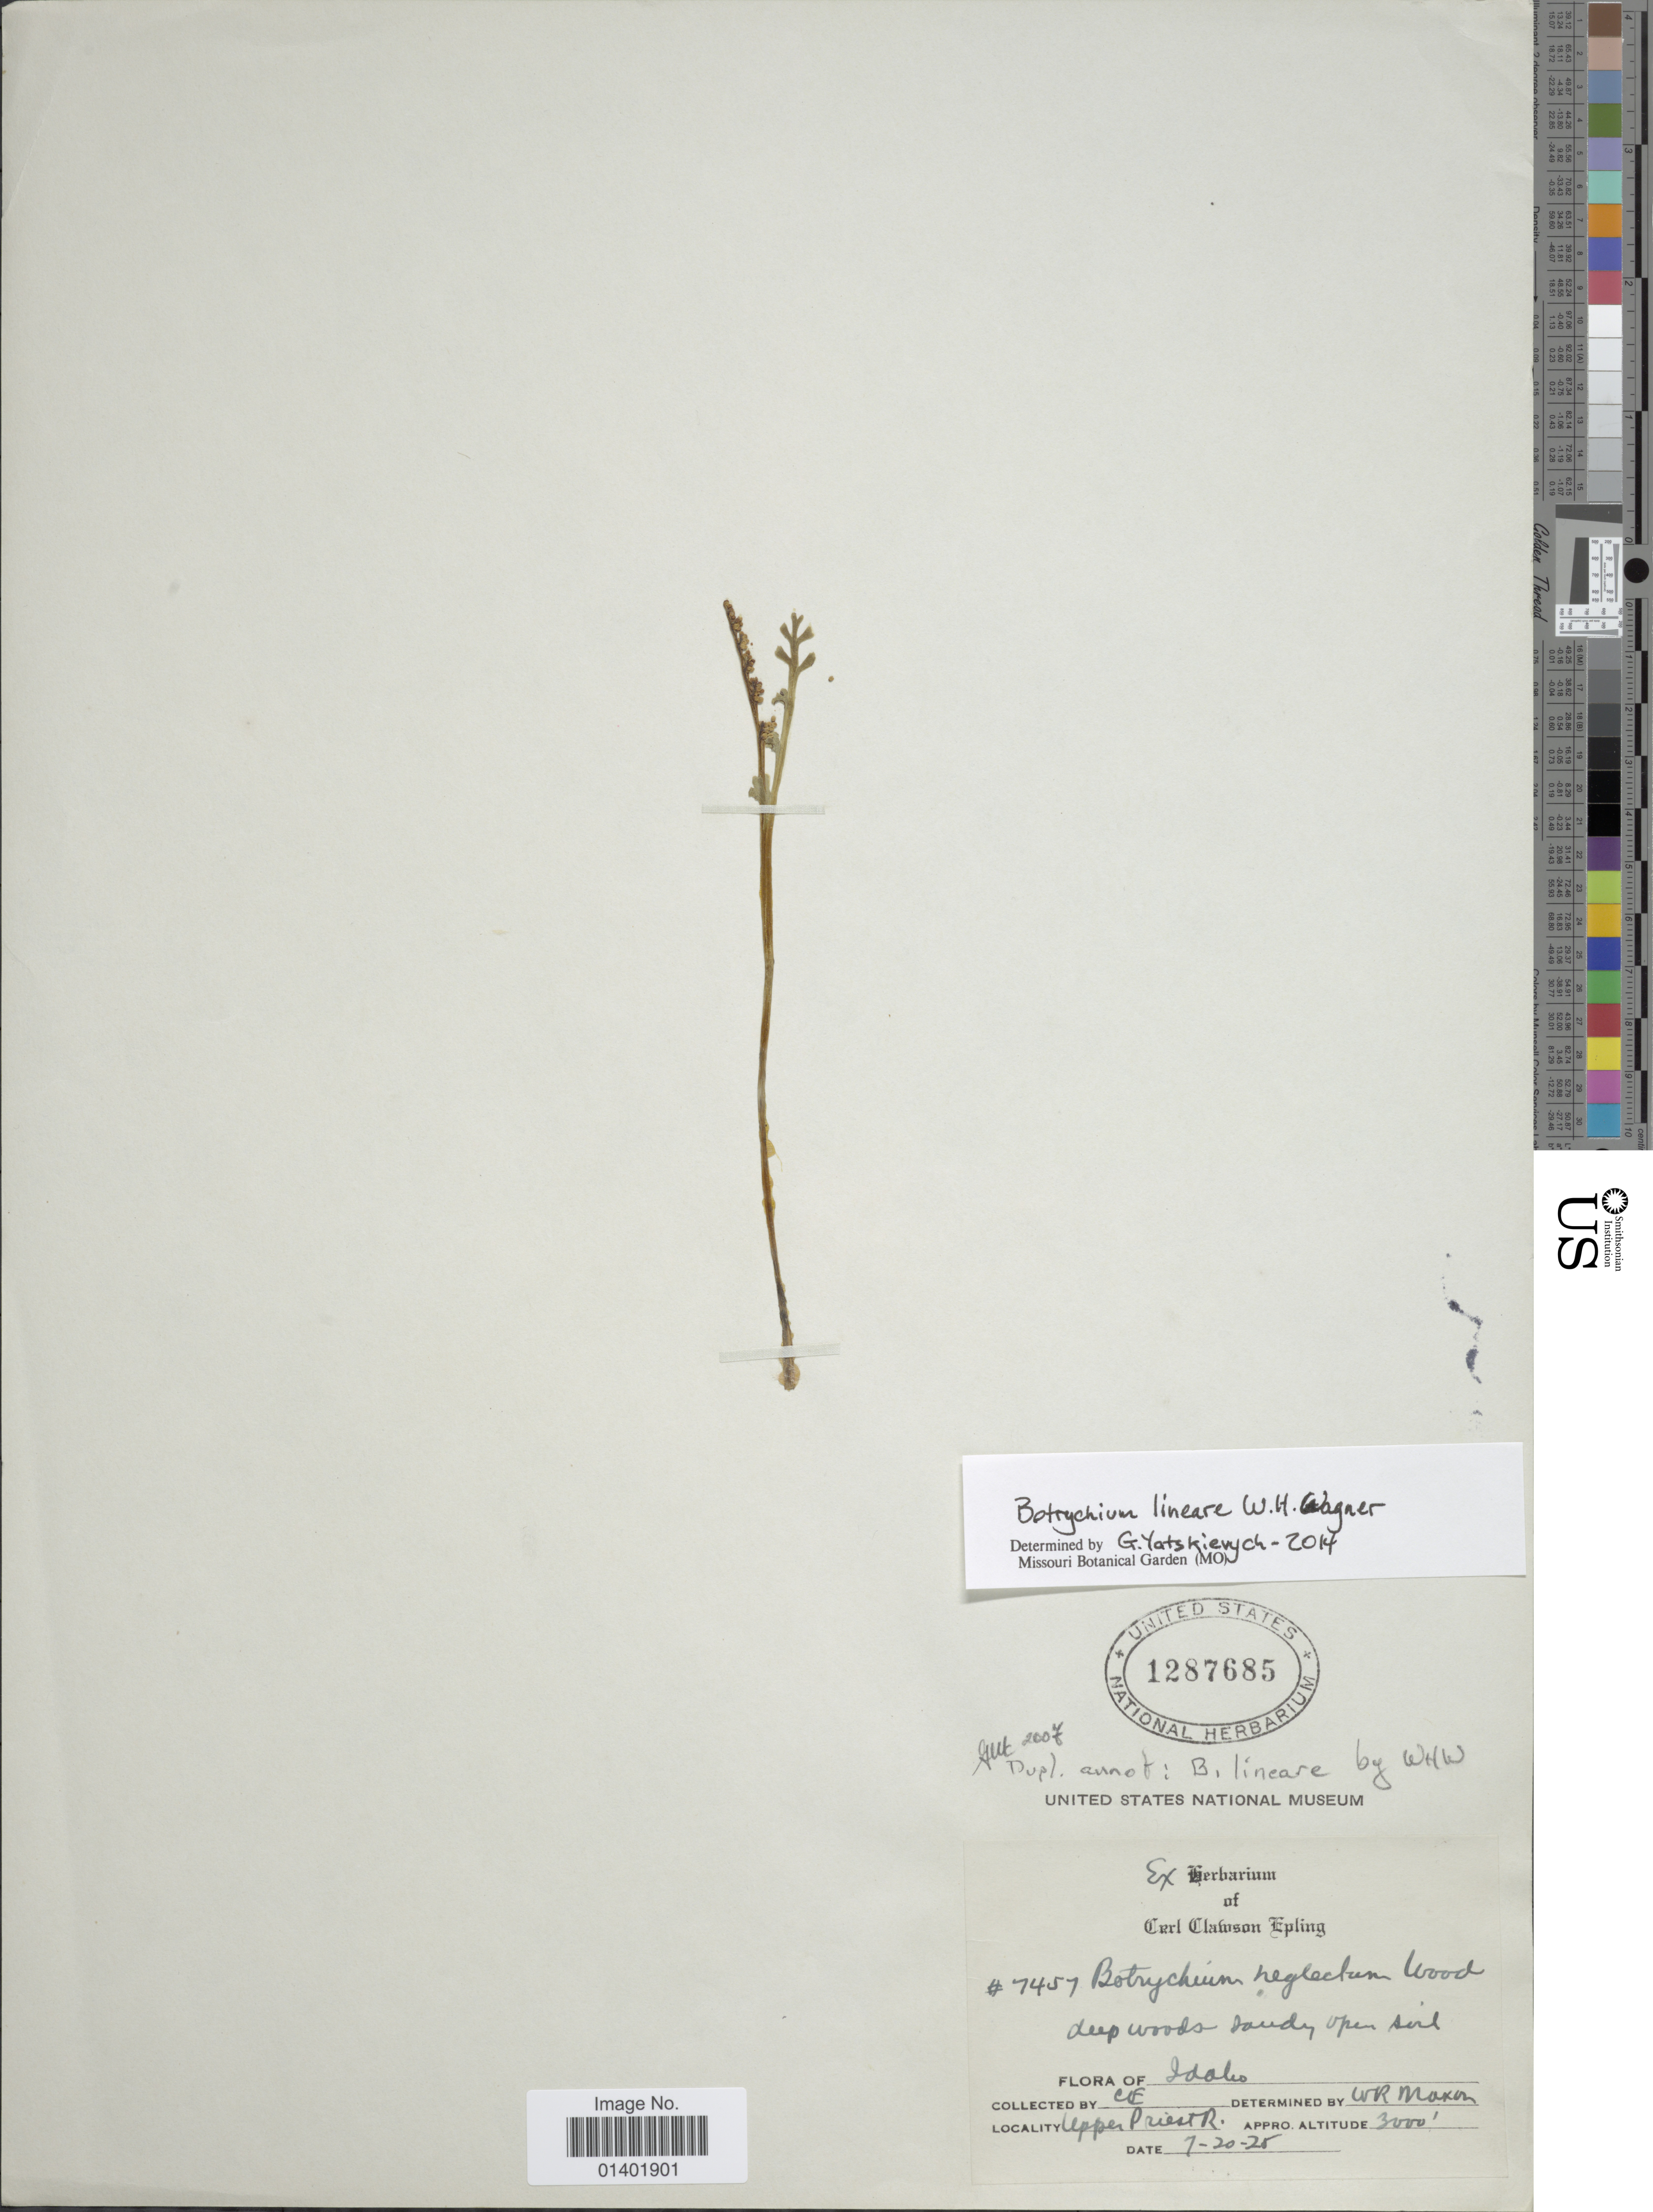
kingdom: Plantae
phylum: Tracheophyta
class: Polypodiopsida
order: Ophioglossales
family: Ophioglossaceae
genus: Botrychium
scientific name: Botrychium lineare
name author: W.H. Wagner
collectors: C. C. Epling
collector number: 7454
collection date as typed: Transcribed d/m/y: 20/7/25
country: United States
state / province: Idaho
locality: Upper Priest R.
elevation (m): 914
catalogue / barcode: US 1287685